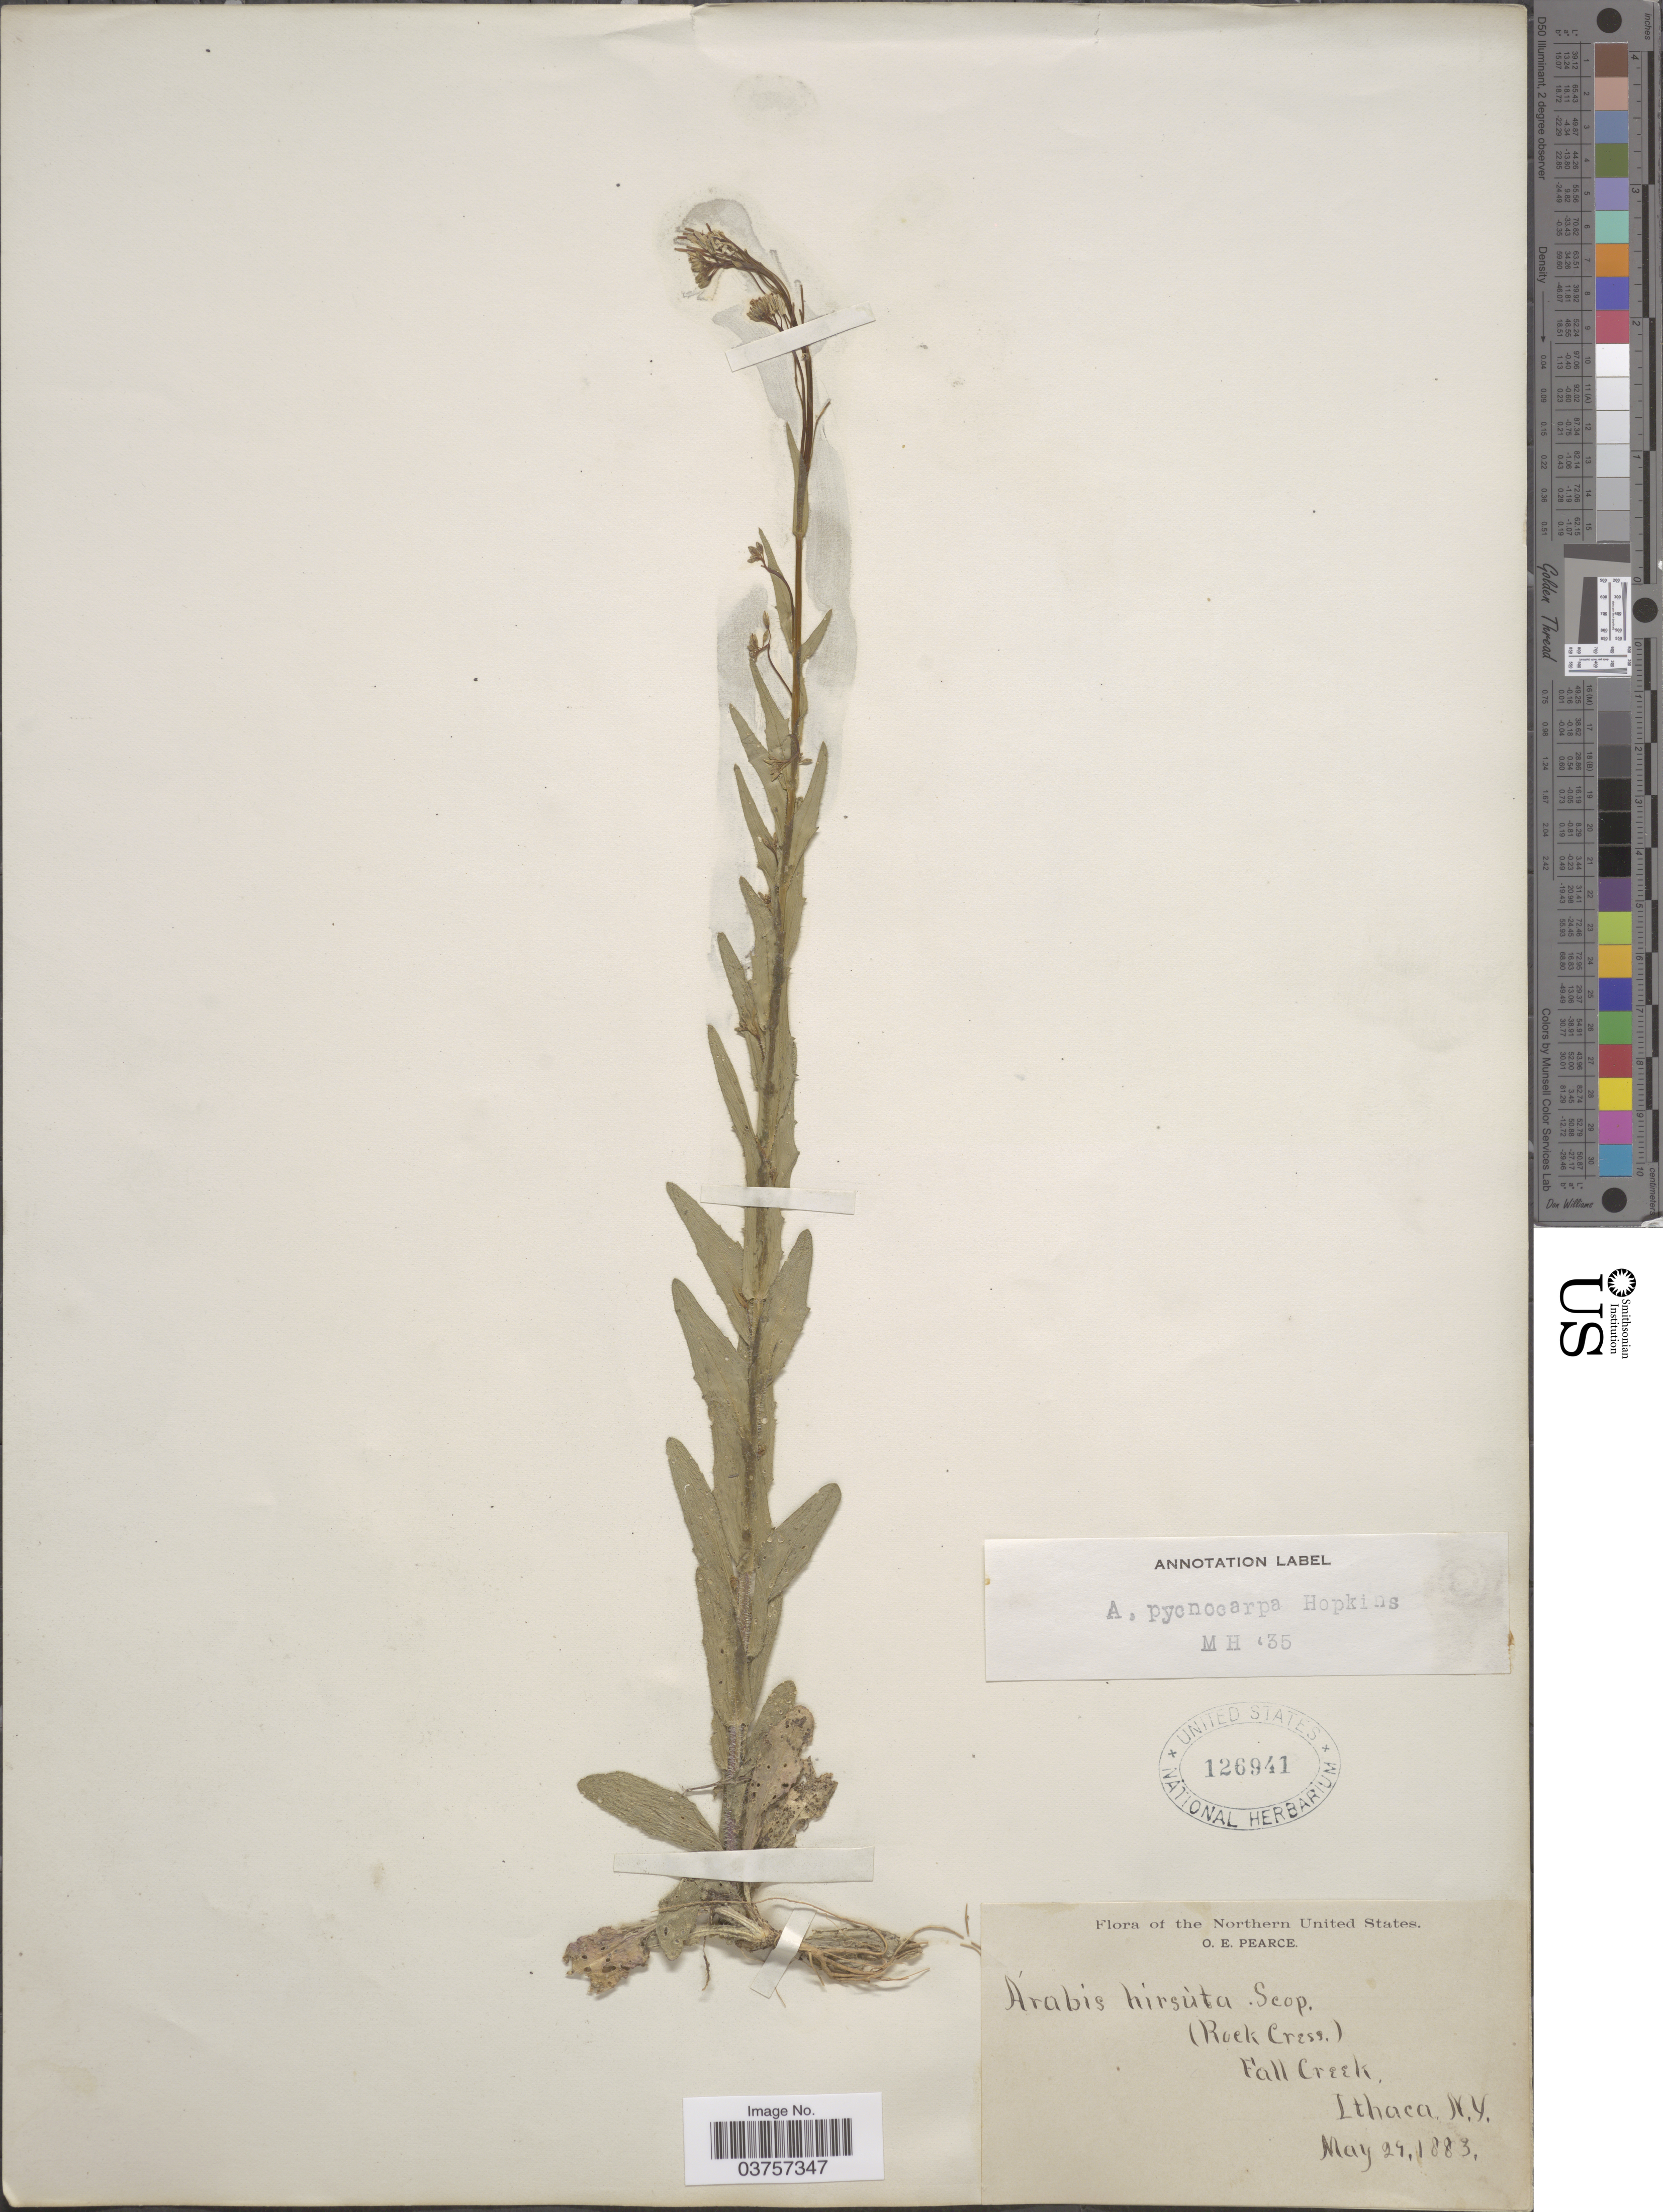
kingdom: Plantae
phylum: Tracheophyta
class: Magnoliopsida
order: Brassicales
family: Brassicaceae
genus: Arabis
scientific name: Arabis hirsuta var. pycnocarpa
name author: M. Hopkins & Rollins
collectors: O. E. Pearce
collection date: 1883-05-29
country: United States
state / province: New York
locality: The Northern United States; Fall Creek, Ithaca.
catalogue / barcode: US 126941